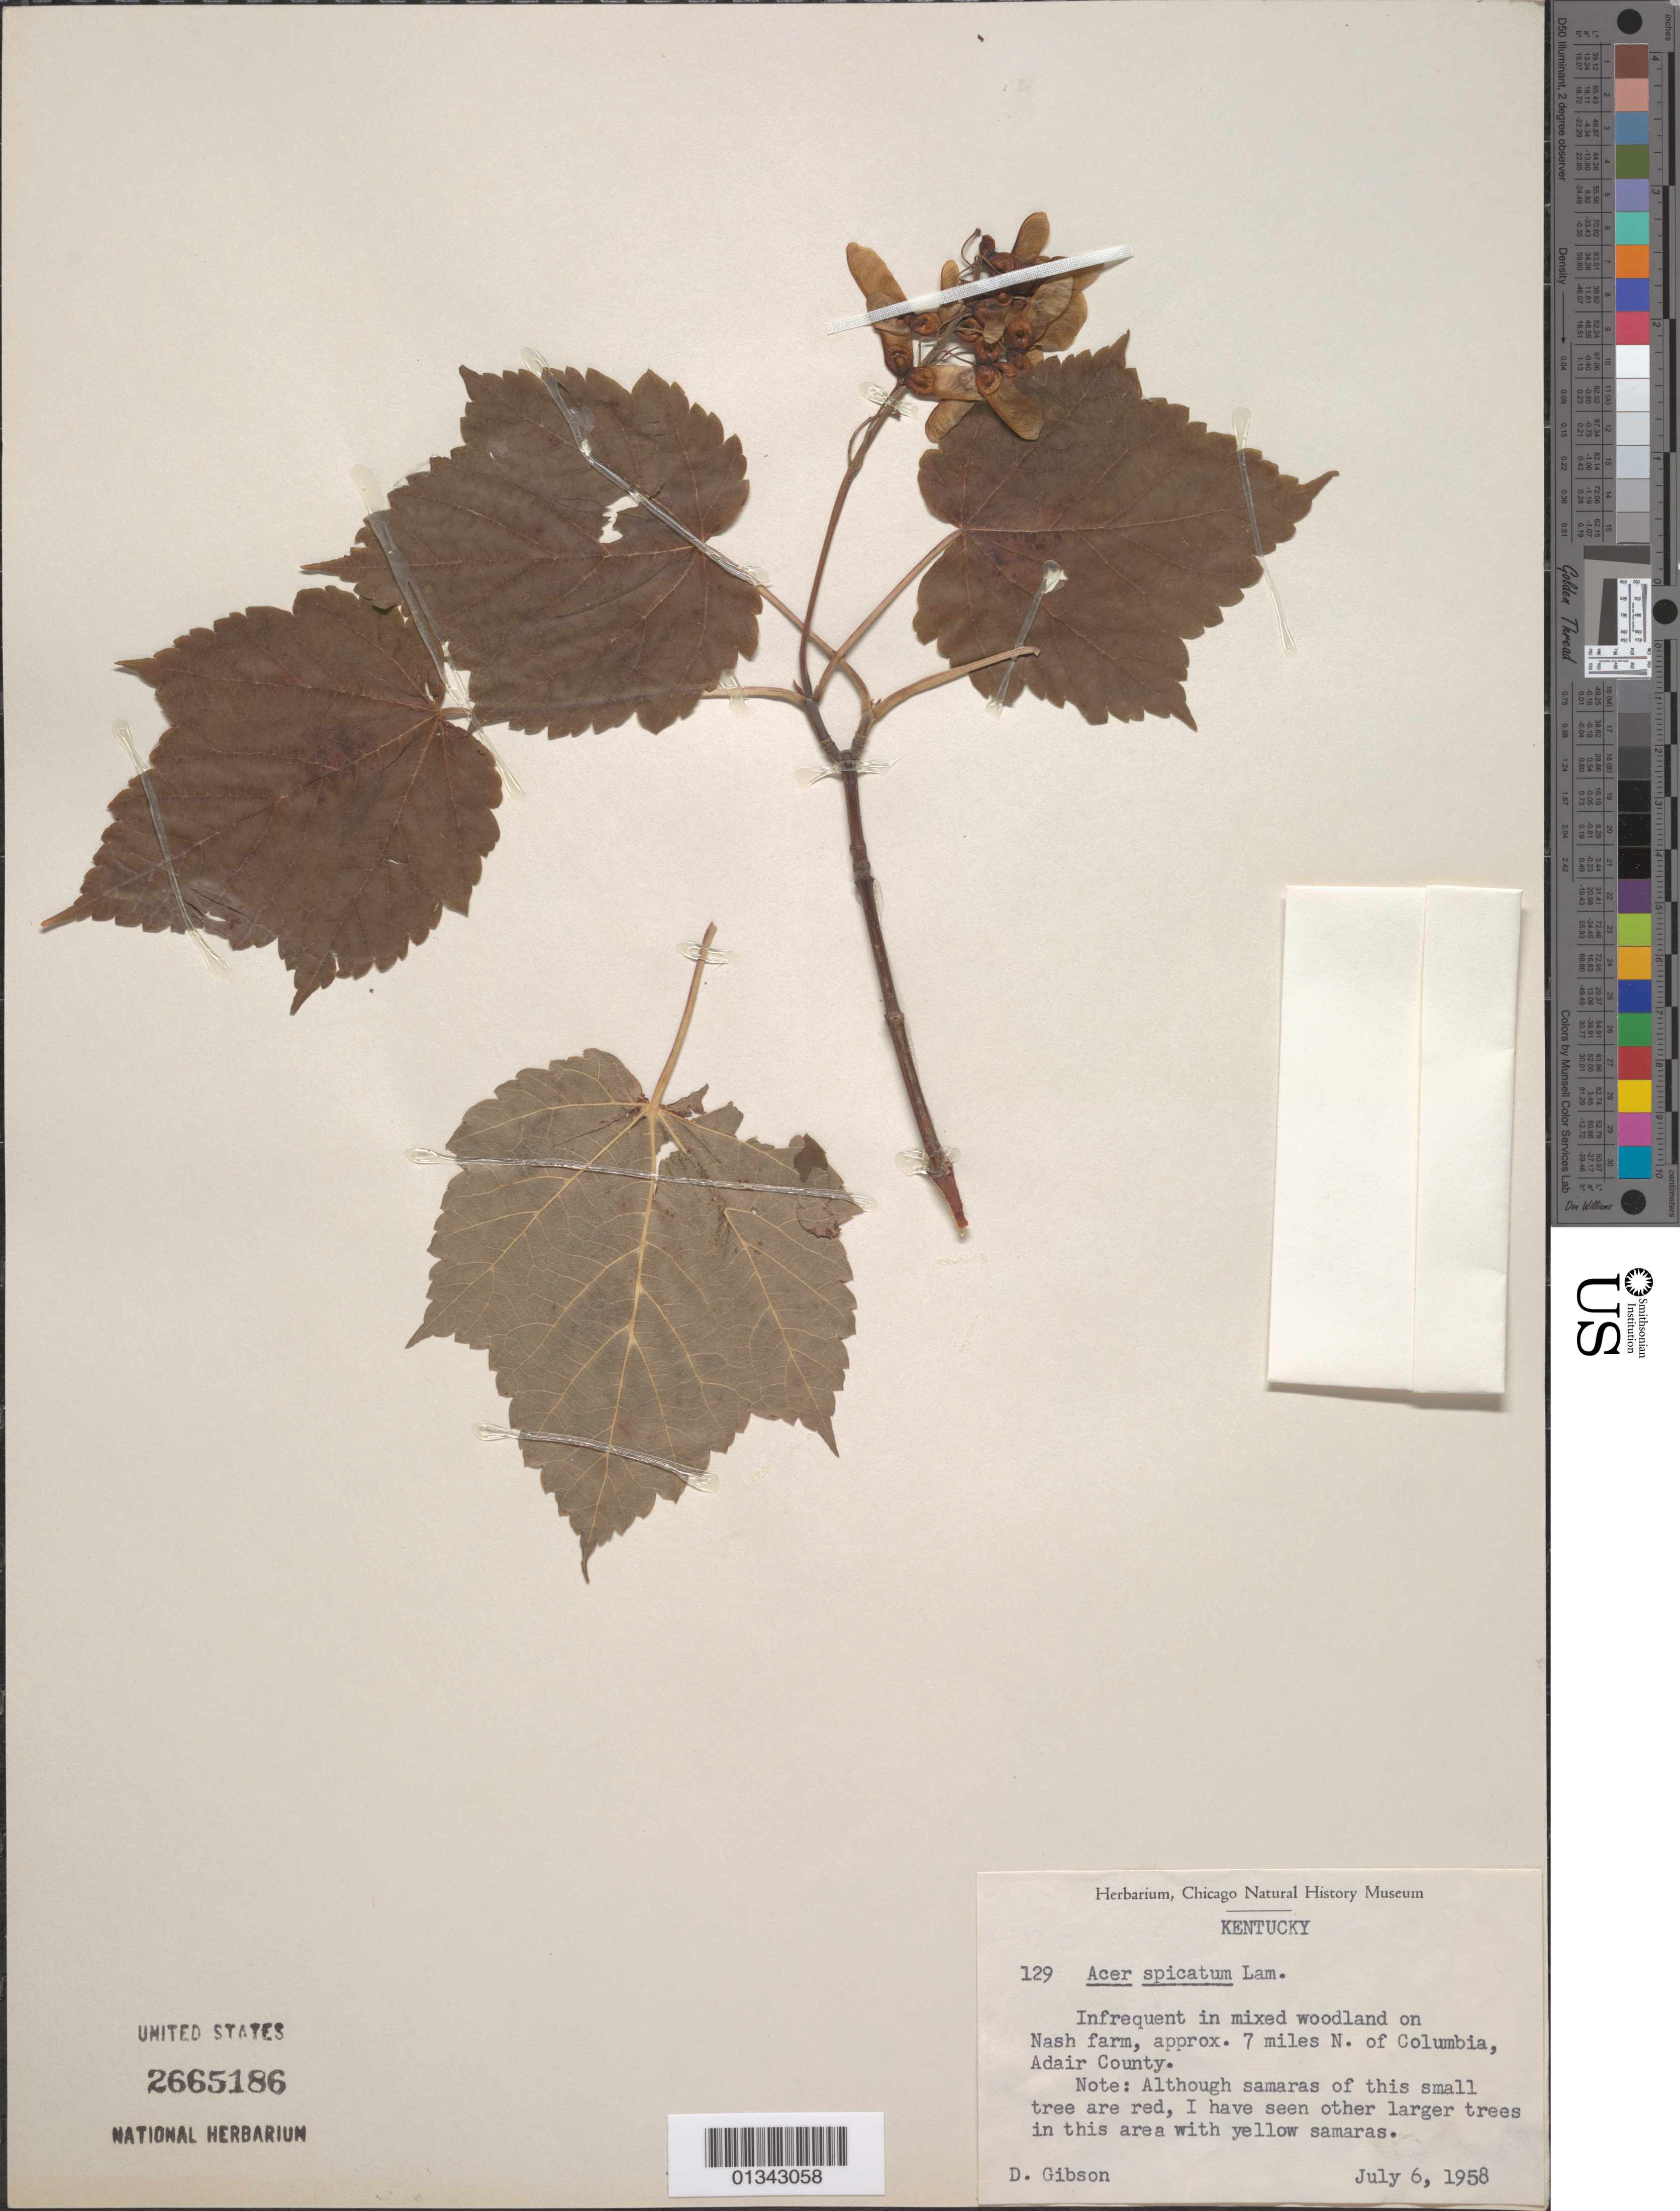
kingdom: Plantae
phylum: Tracheophyta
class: Magnoliopsida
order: Sapindales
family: Sapindaceae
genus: Acer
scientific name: Acer spicatum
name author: Lam.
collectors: D. Gibson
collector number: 129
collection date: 1958-07-06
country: United States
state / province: Kentucky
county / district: Adair County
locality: Adair County,Nash Farm, approx. 7 miles N of Columbia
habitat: Infrequent in mixed woodlands on farm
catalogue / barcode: US 2665186